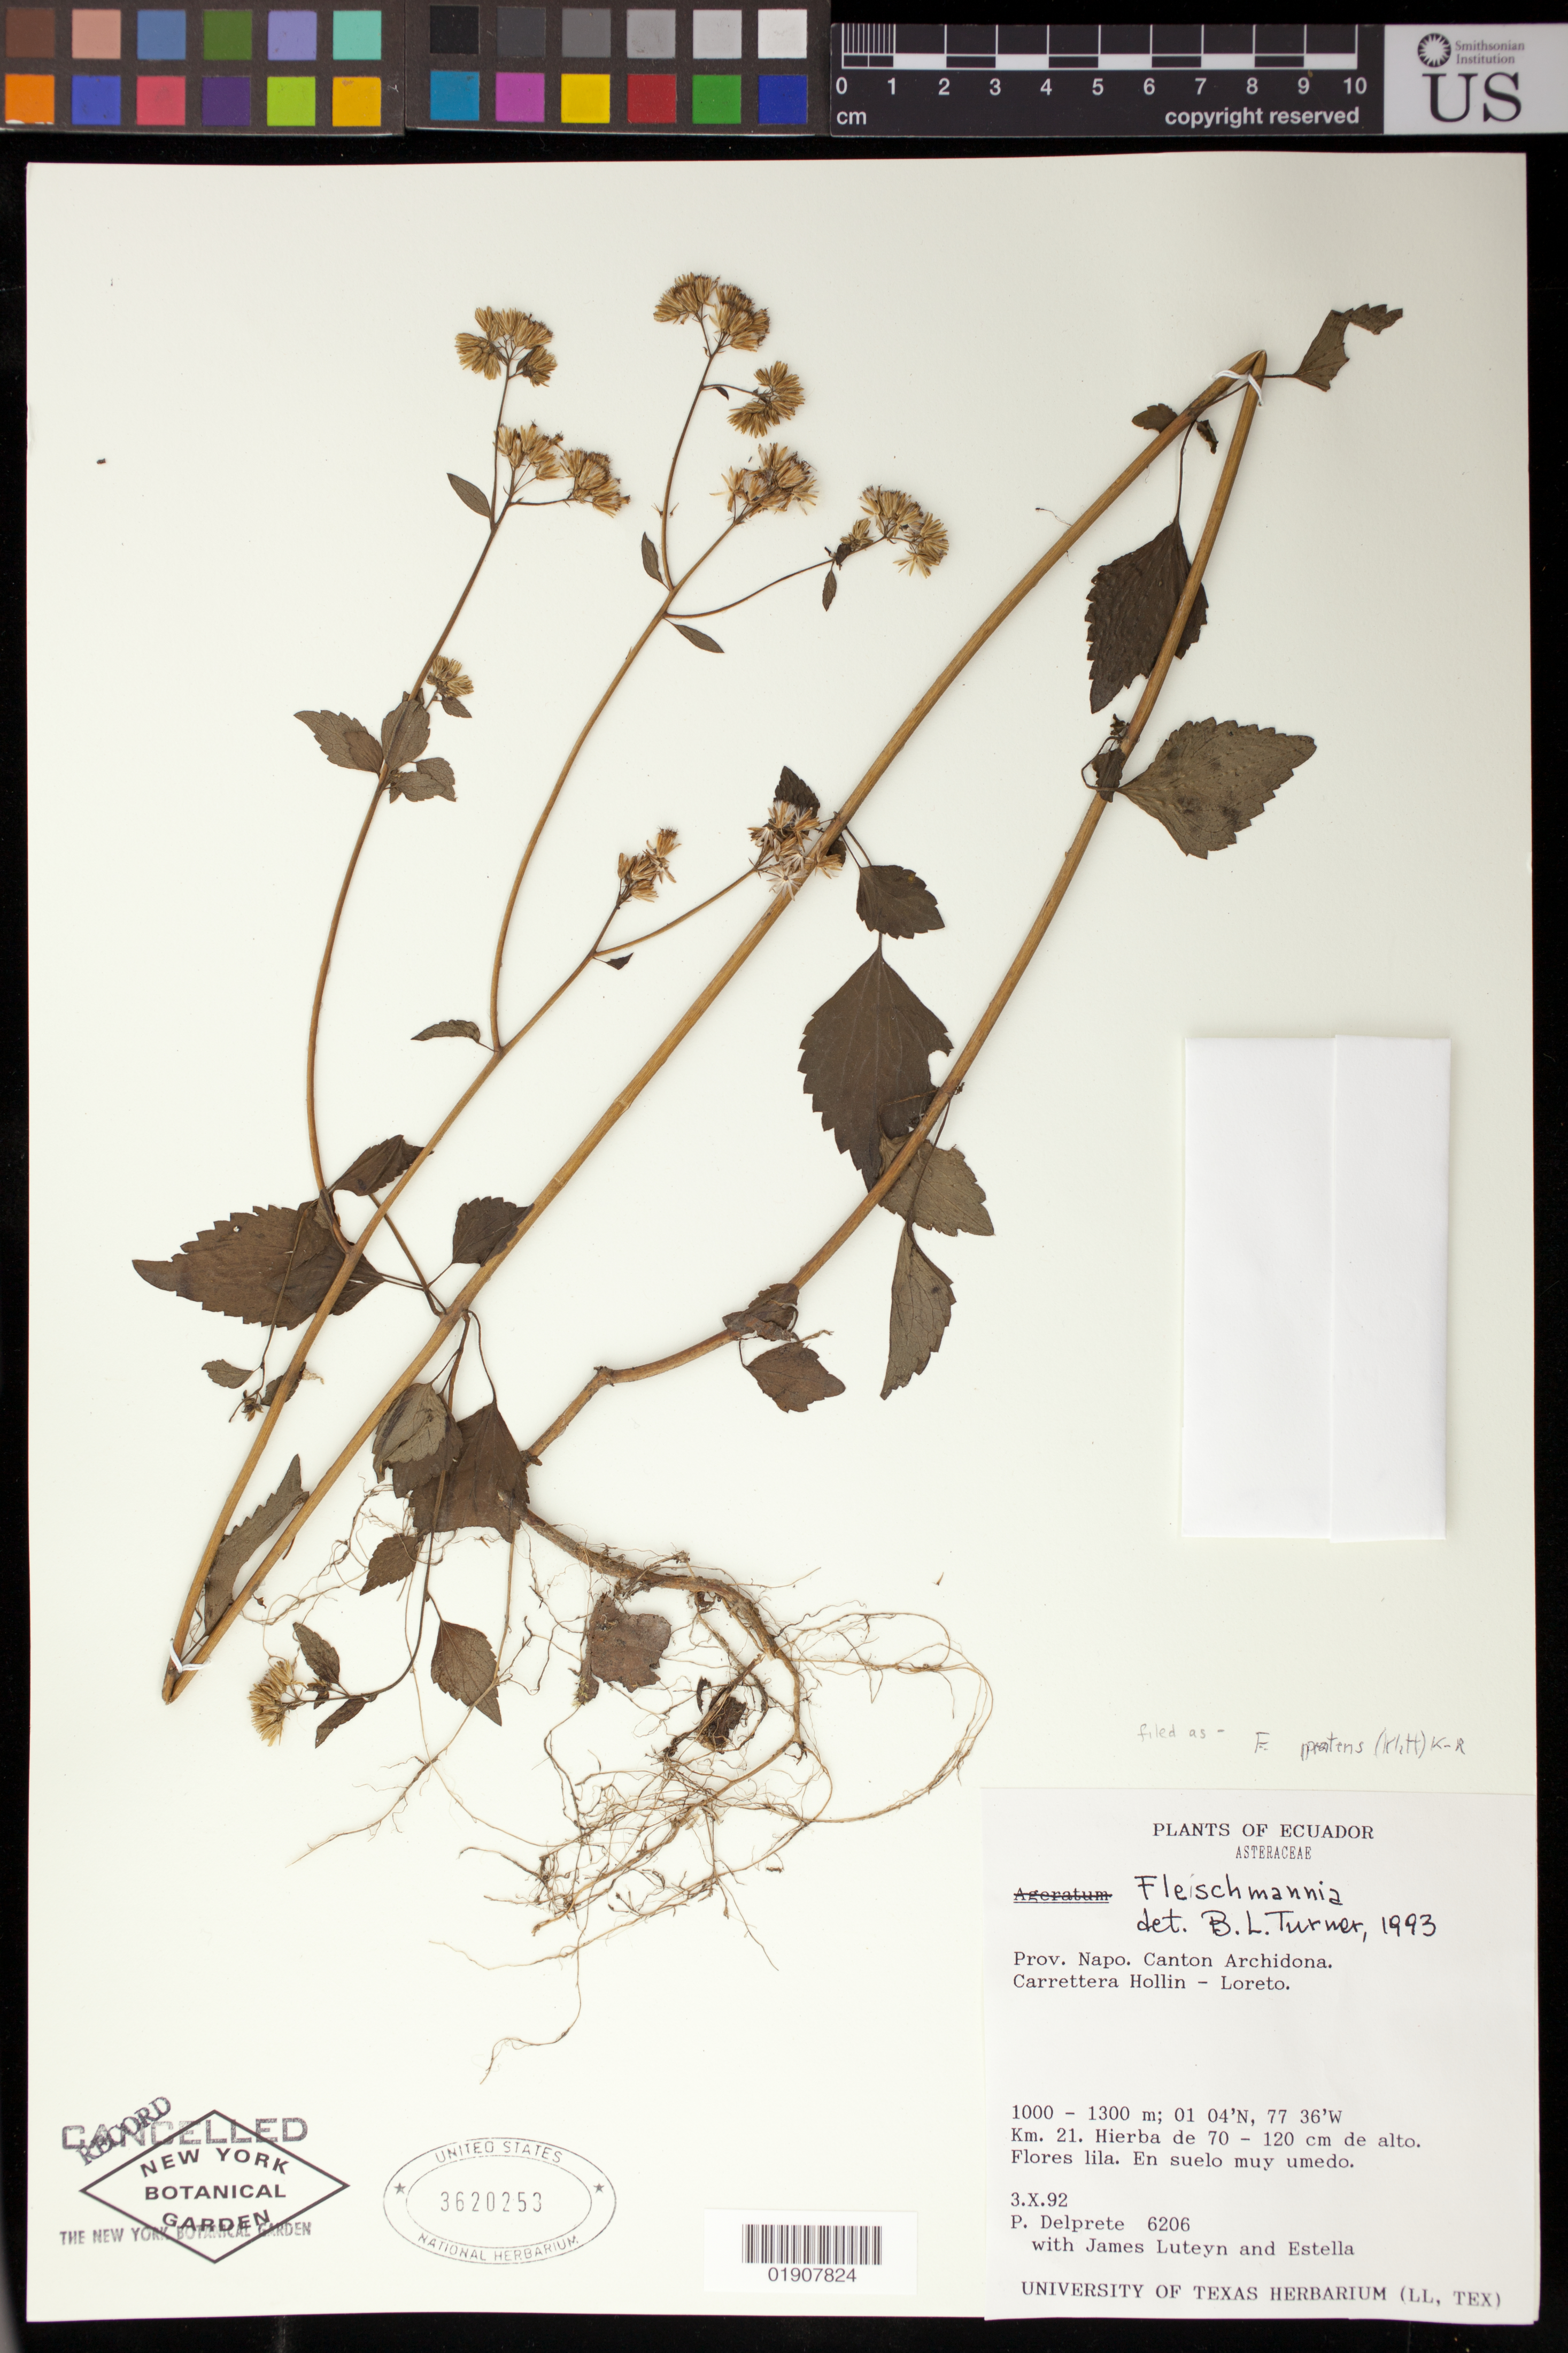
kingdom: Plantae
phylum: Tracheophyta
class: Magnoliopsida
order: Asterales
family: Asteraceae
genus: Fleischmannia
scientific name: Fleischmannia patens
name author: (Klatt) R.M. King & H. Rob.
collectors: P. G. Delprete et al.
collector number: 6206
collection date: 1992-10-03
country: Ecuador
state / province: Napo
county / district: Archidona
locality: Carretter, Hollin-Loreto, Km. 21.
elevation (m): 1000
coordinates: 01 04 N, 77 36 W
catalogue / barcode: US 3620253